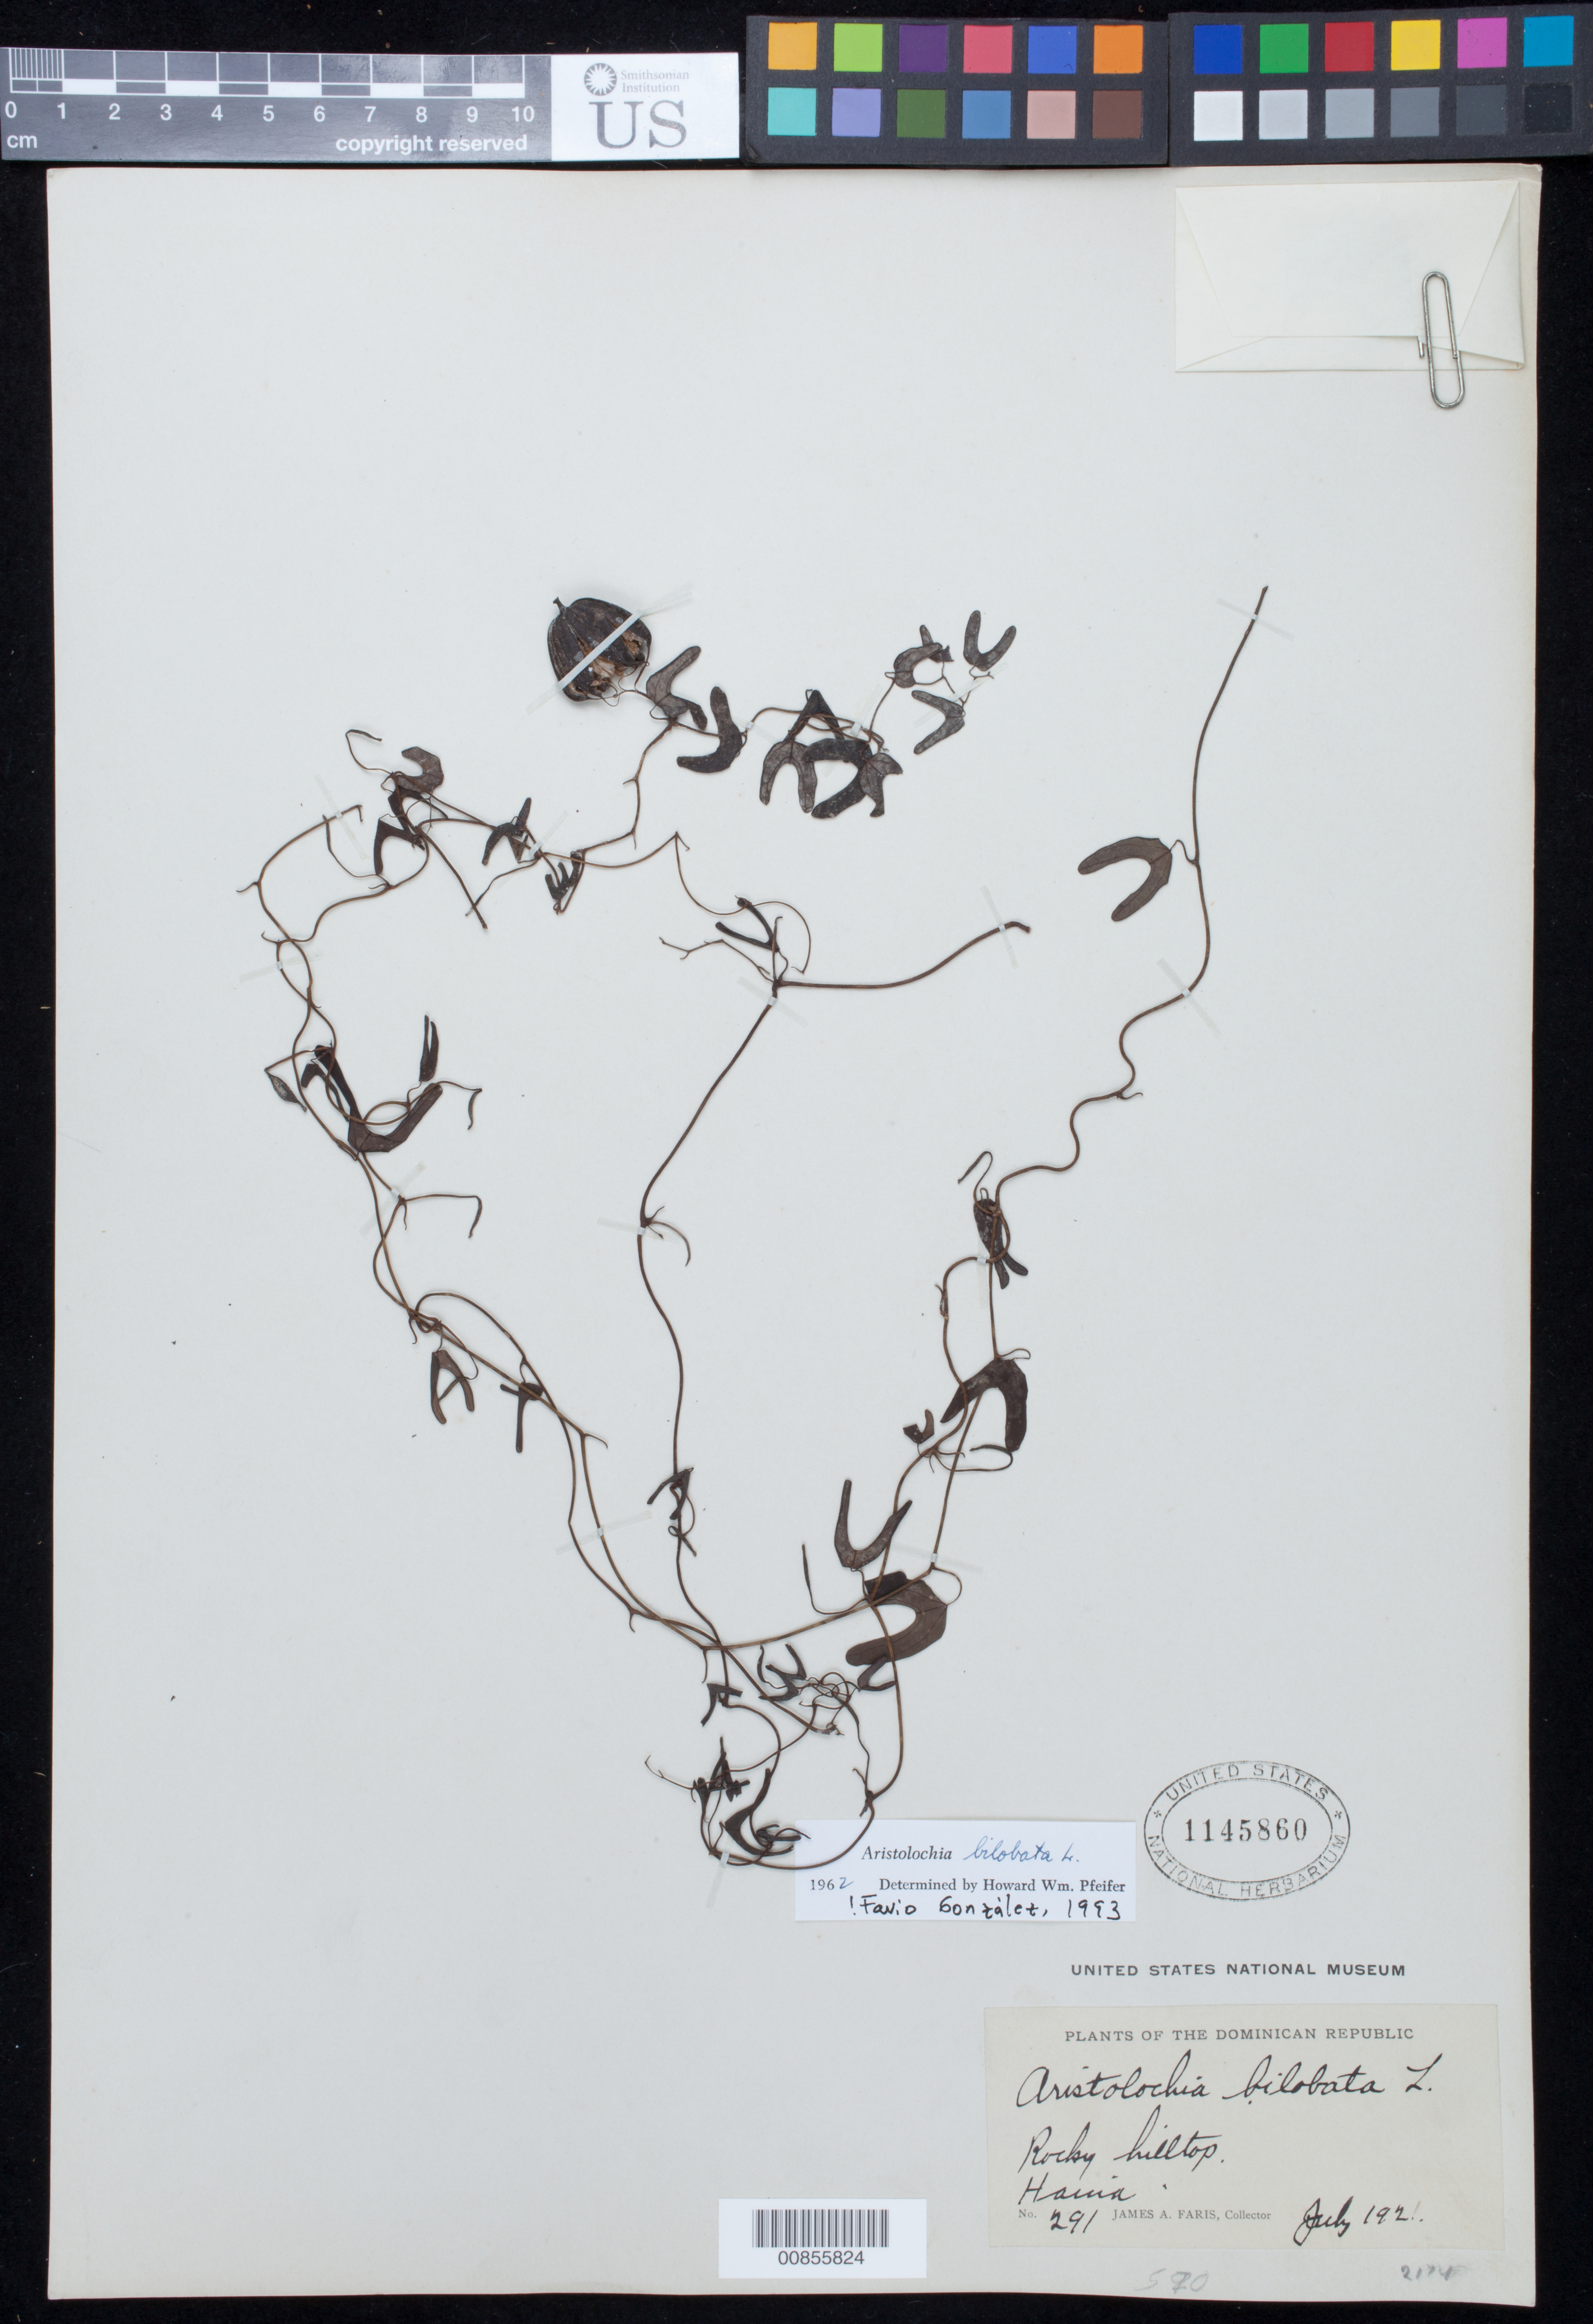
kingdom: Plantae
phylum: Tracheophyta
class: Magnoliopsida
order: Piperales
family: Aristolochiaceae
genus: Aristolochia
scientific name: Aristolochia bilobata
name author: L.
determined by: González, F., (COL), Universidad Nacional de Colombia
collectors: J. Faris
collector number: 291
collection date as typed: Jul 1921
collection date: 1921-07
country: Dominican Republic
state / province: San Cristóbal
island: Hispaniola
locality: Haina.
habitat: Rocky hilltop.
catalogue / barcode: US 1145860